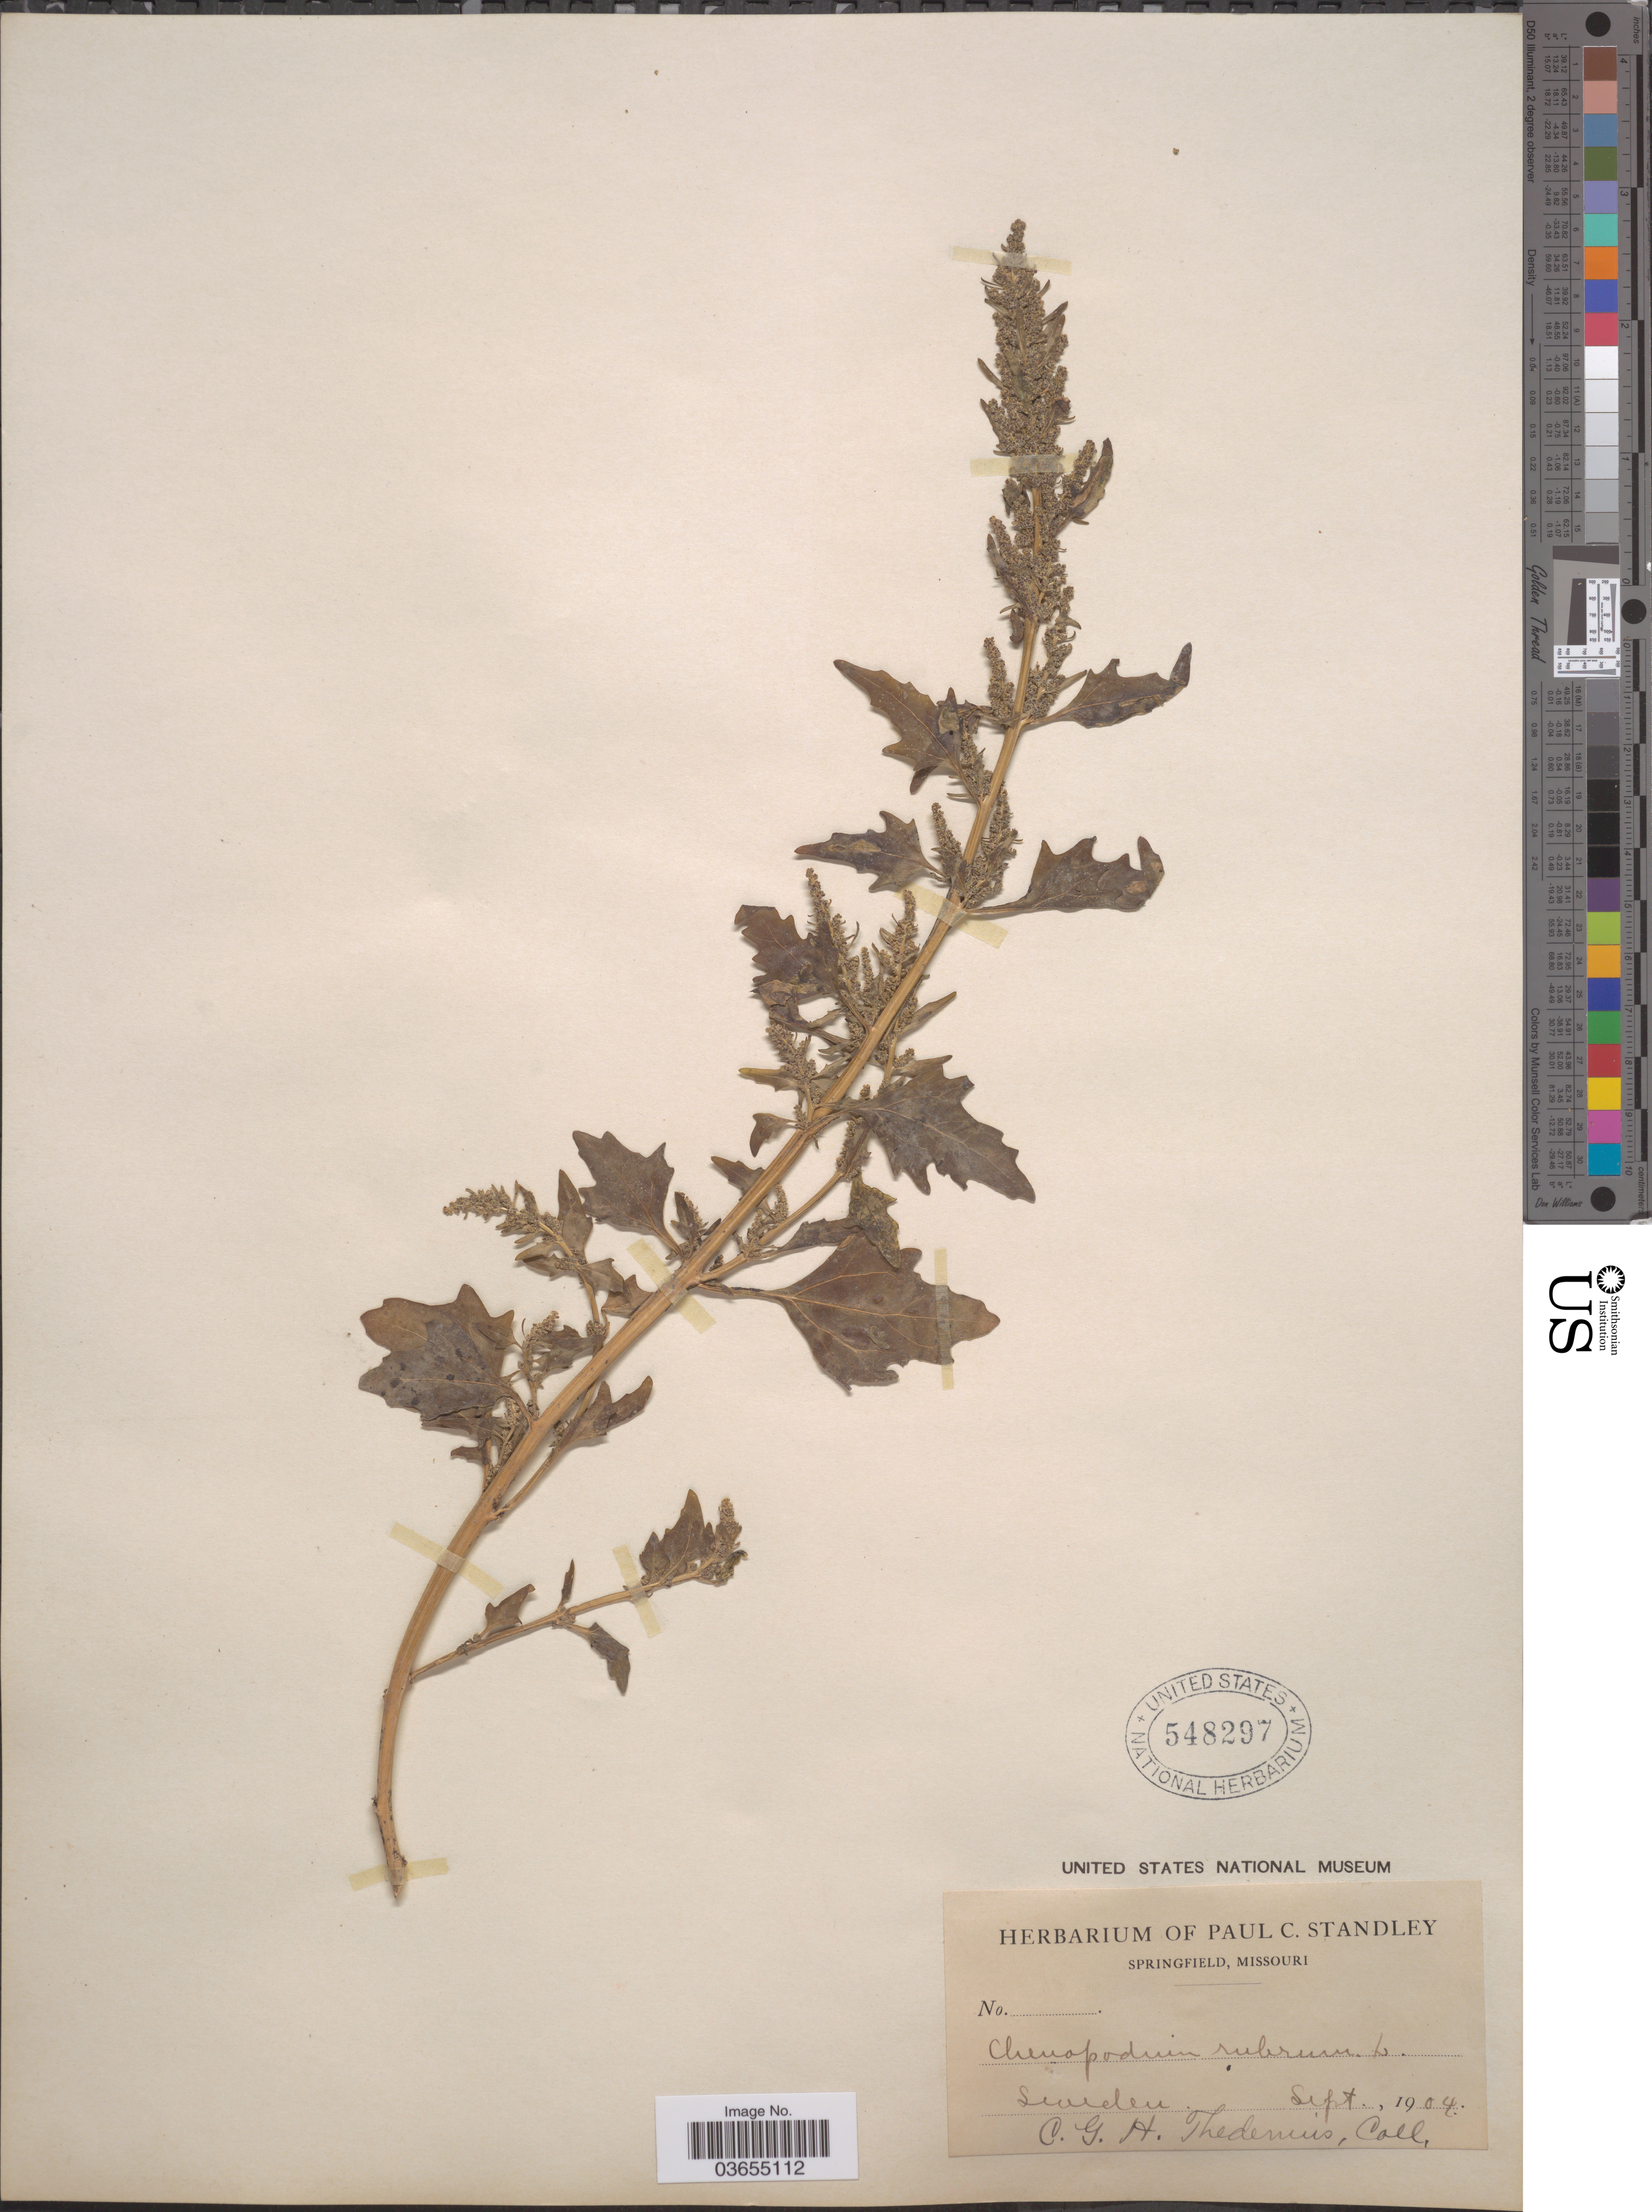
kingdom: Plantae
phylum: Tracheophyta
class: Magnoliopsida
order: Caryophyllales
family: Amaranthaceae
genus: Chenopodium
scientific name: Chenopodium rubrum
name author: L.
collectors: C. Thedenius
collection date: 1904-09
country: Sweden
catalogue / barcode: US 548297